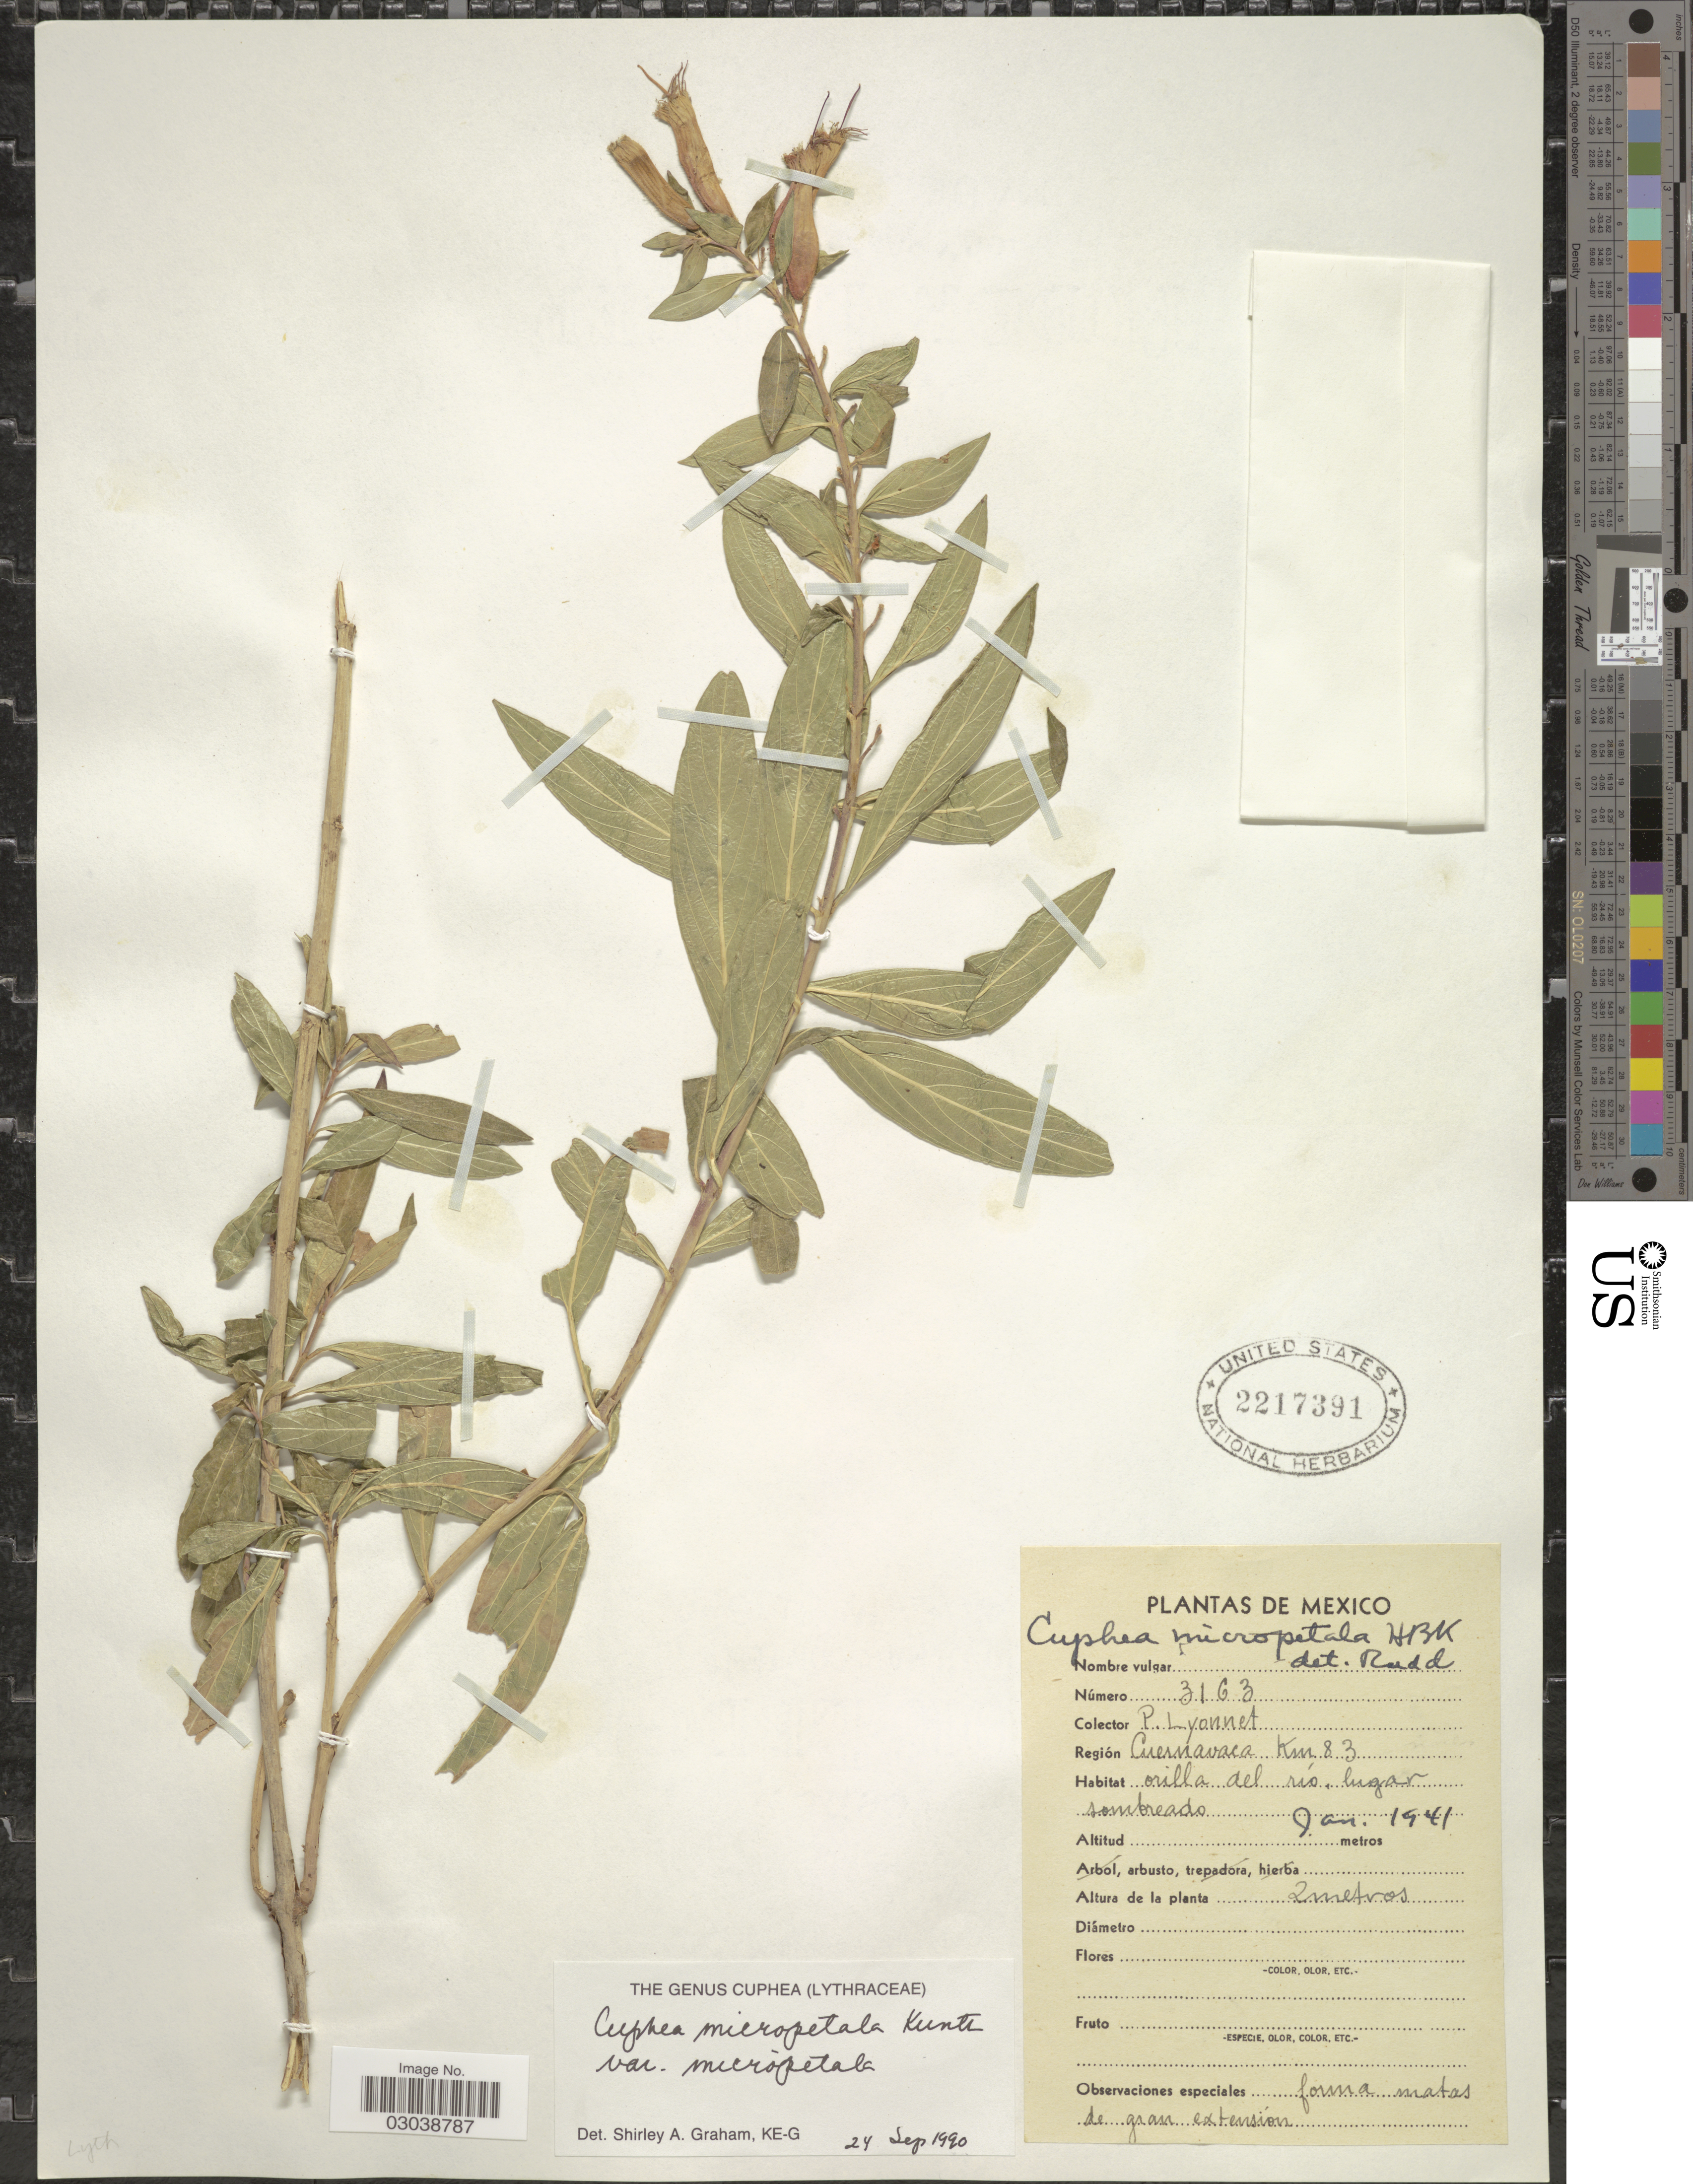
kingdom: Plantae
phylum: Tracheophyta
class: Magnoliopsida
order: Myrtales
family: Lythraceae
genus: Cuphea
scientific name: Cuphea micropetala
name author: Kunth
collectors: P. Lyonnet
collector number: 3163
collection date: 1941-01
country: Mexico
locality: Región Cuernavaca, Km 83 orilla del río, lugar sombreado.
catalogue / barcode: US 2217391